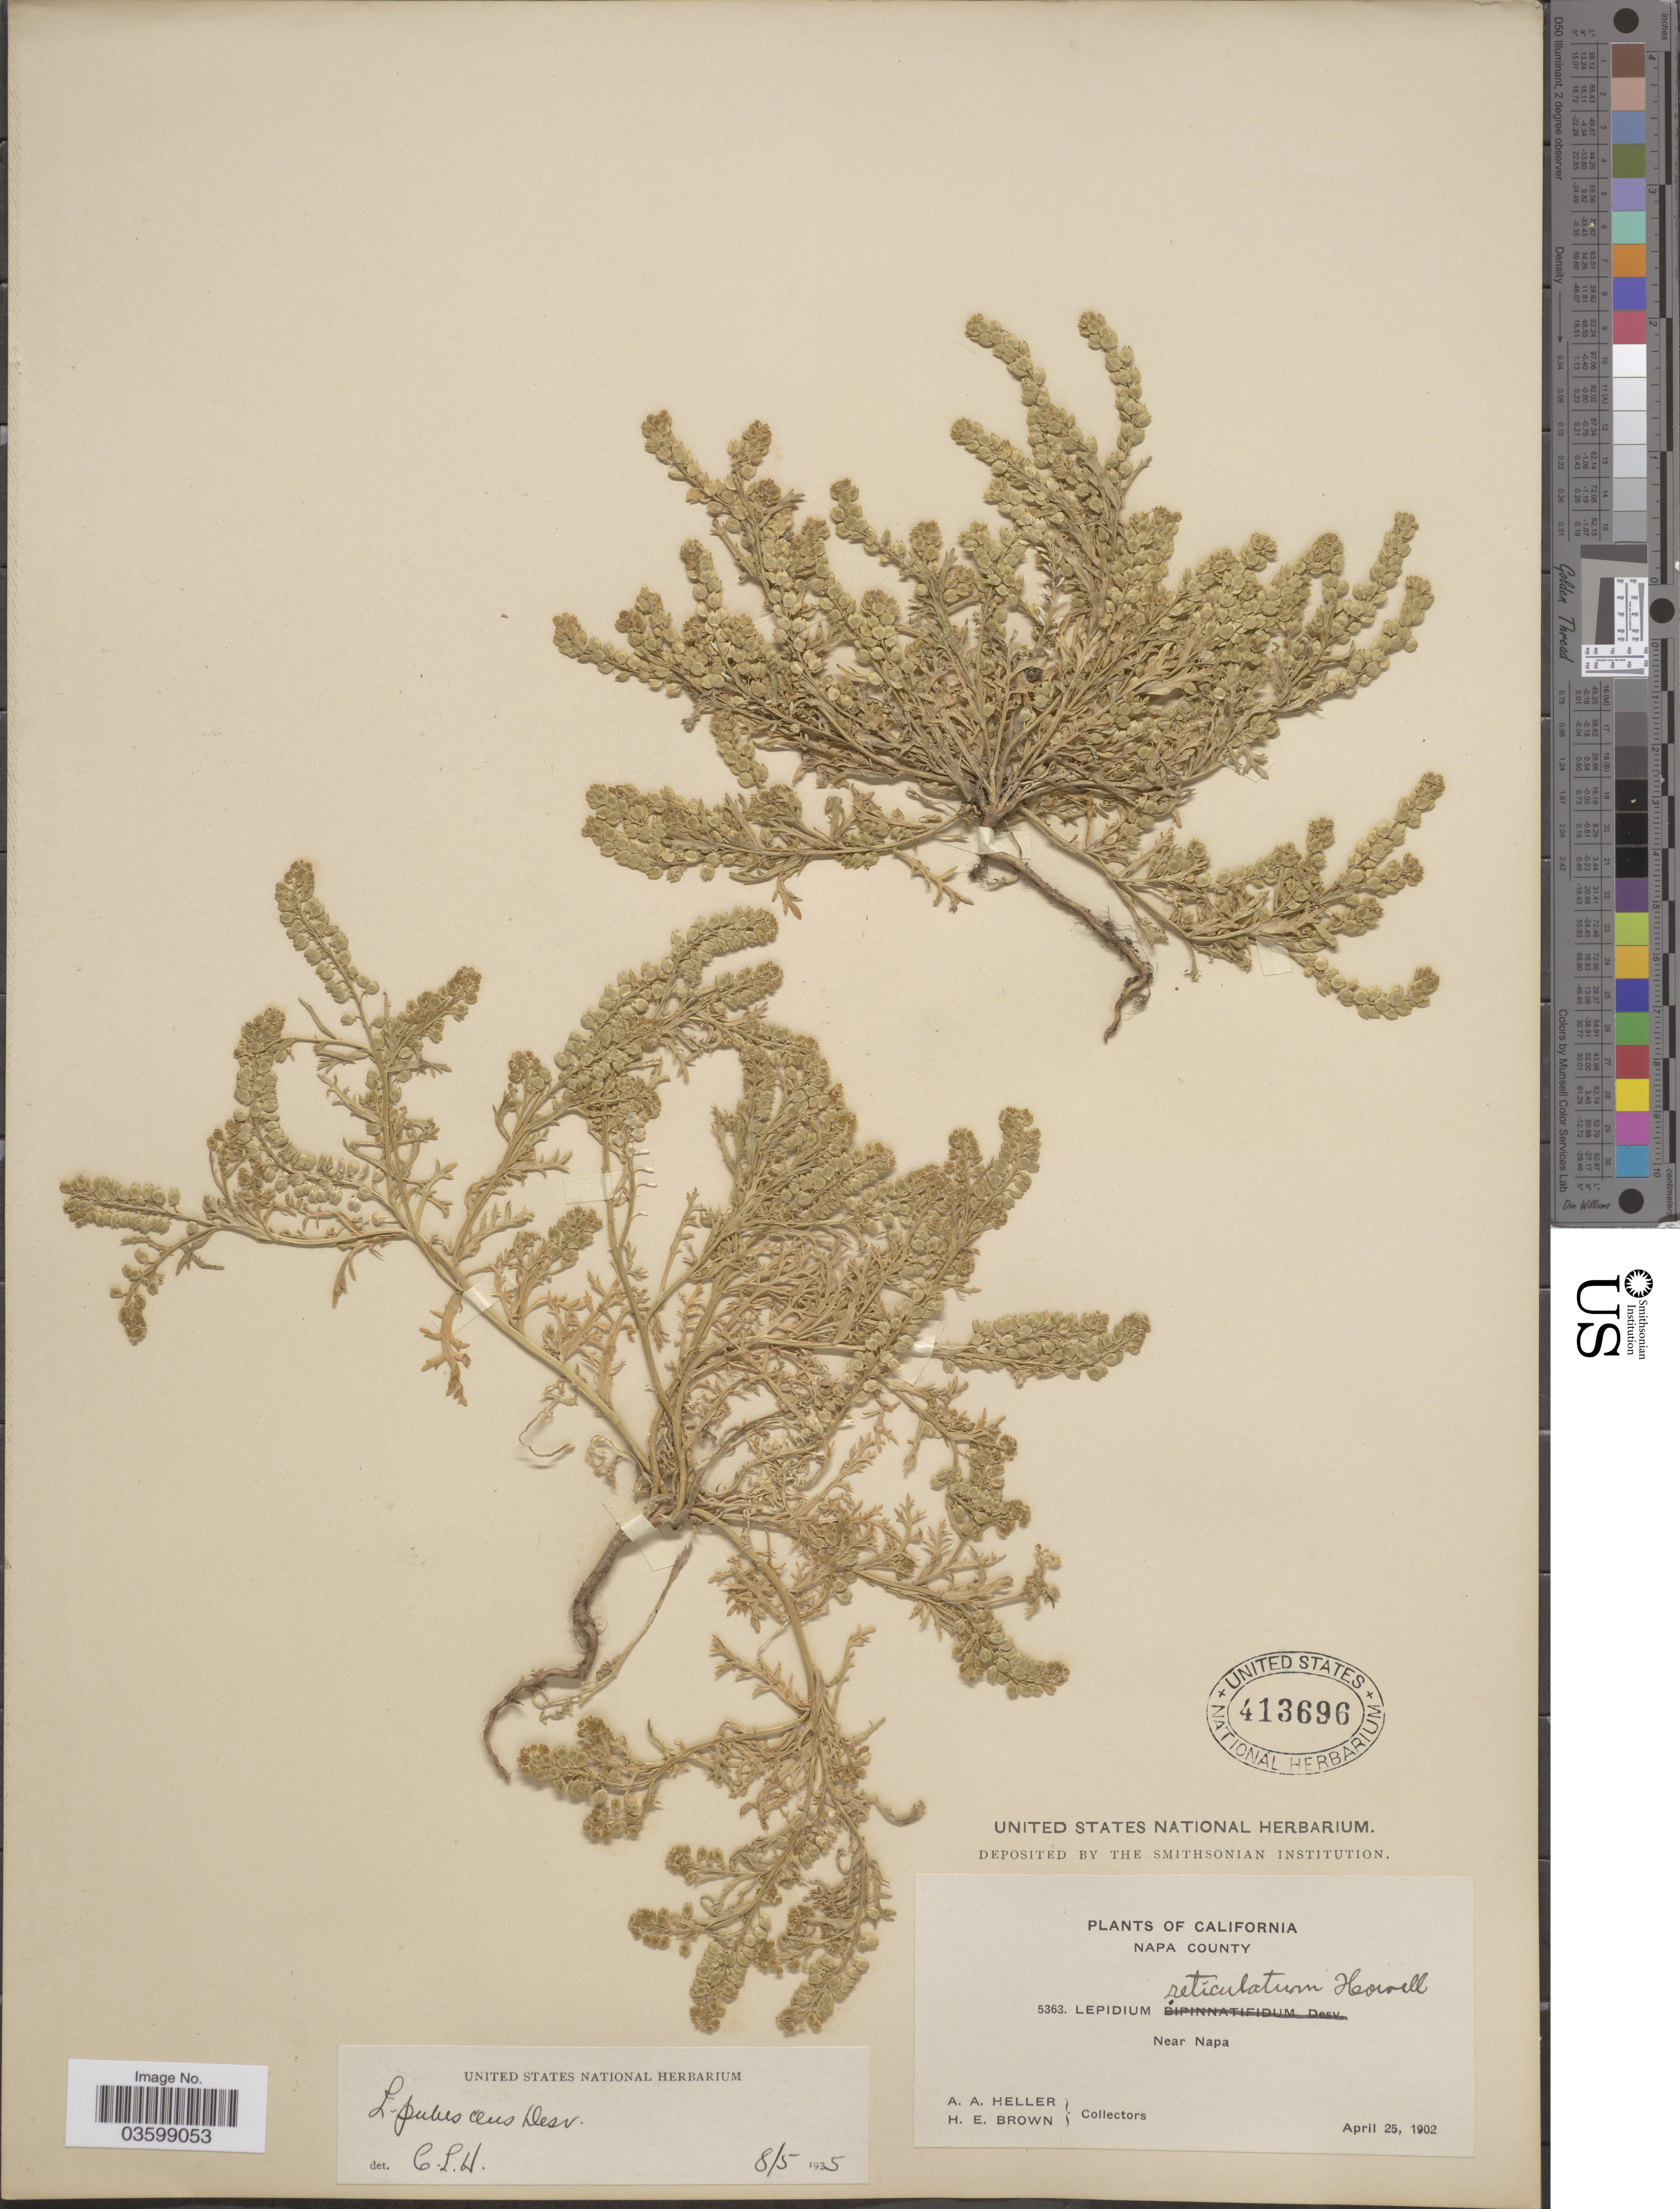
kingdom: Plantae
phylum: Tracheophyta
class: Magnoliopsida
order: Brassicales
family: Brassicaceae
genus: Lepidium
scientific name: Lepidium strictum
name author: (S. Watson) Rattan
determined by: Al-Shehbaz, I. A., (MO), Missouri Botanical Garden (UNITED STATES)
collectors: A. A. Heller & H. E. Brown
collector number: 5363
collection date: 1902-04-25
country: United States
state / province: California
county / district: Napa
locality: Napa County. Near Napa.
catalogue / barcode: US 413696